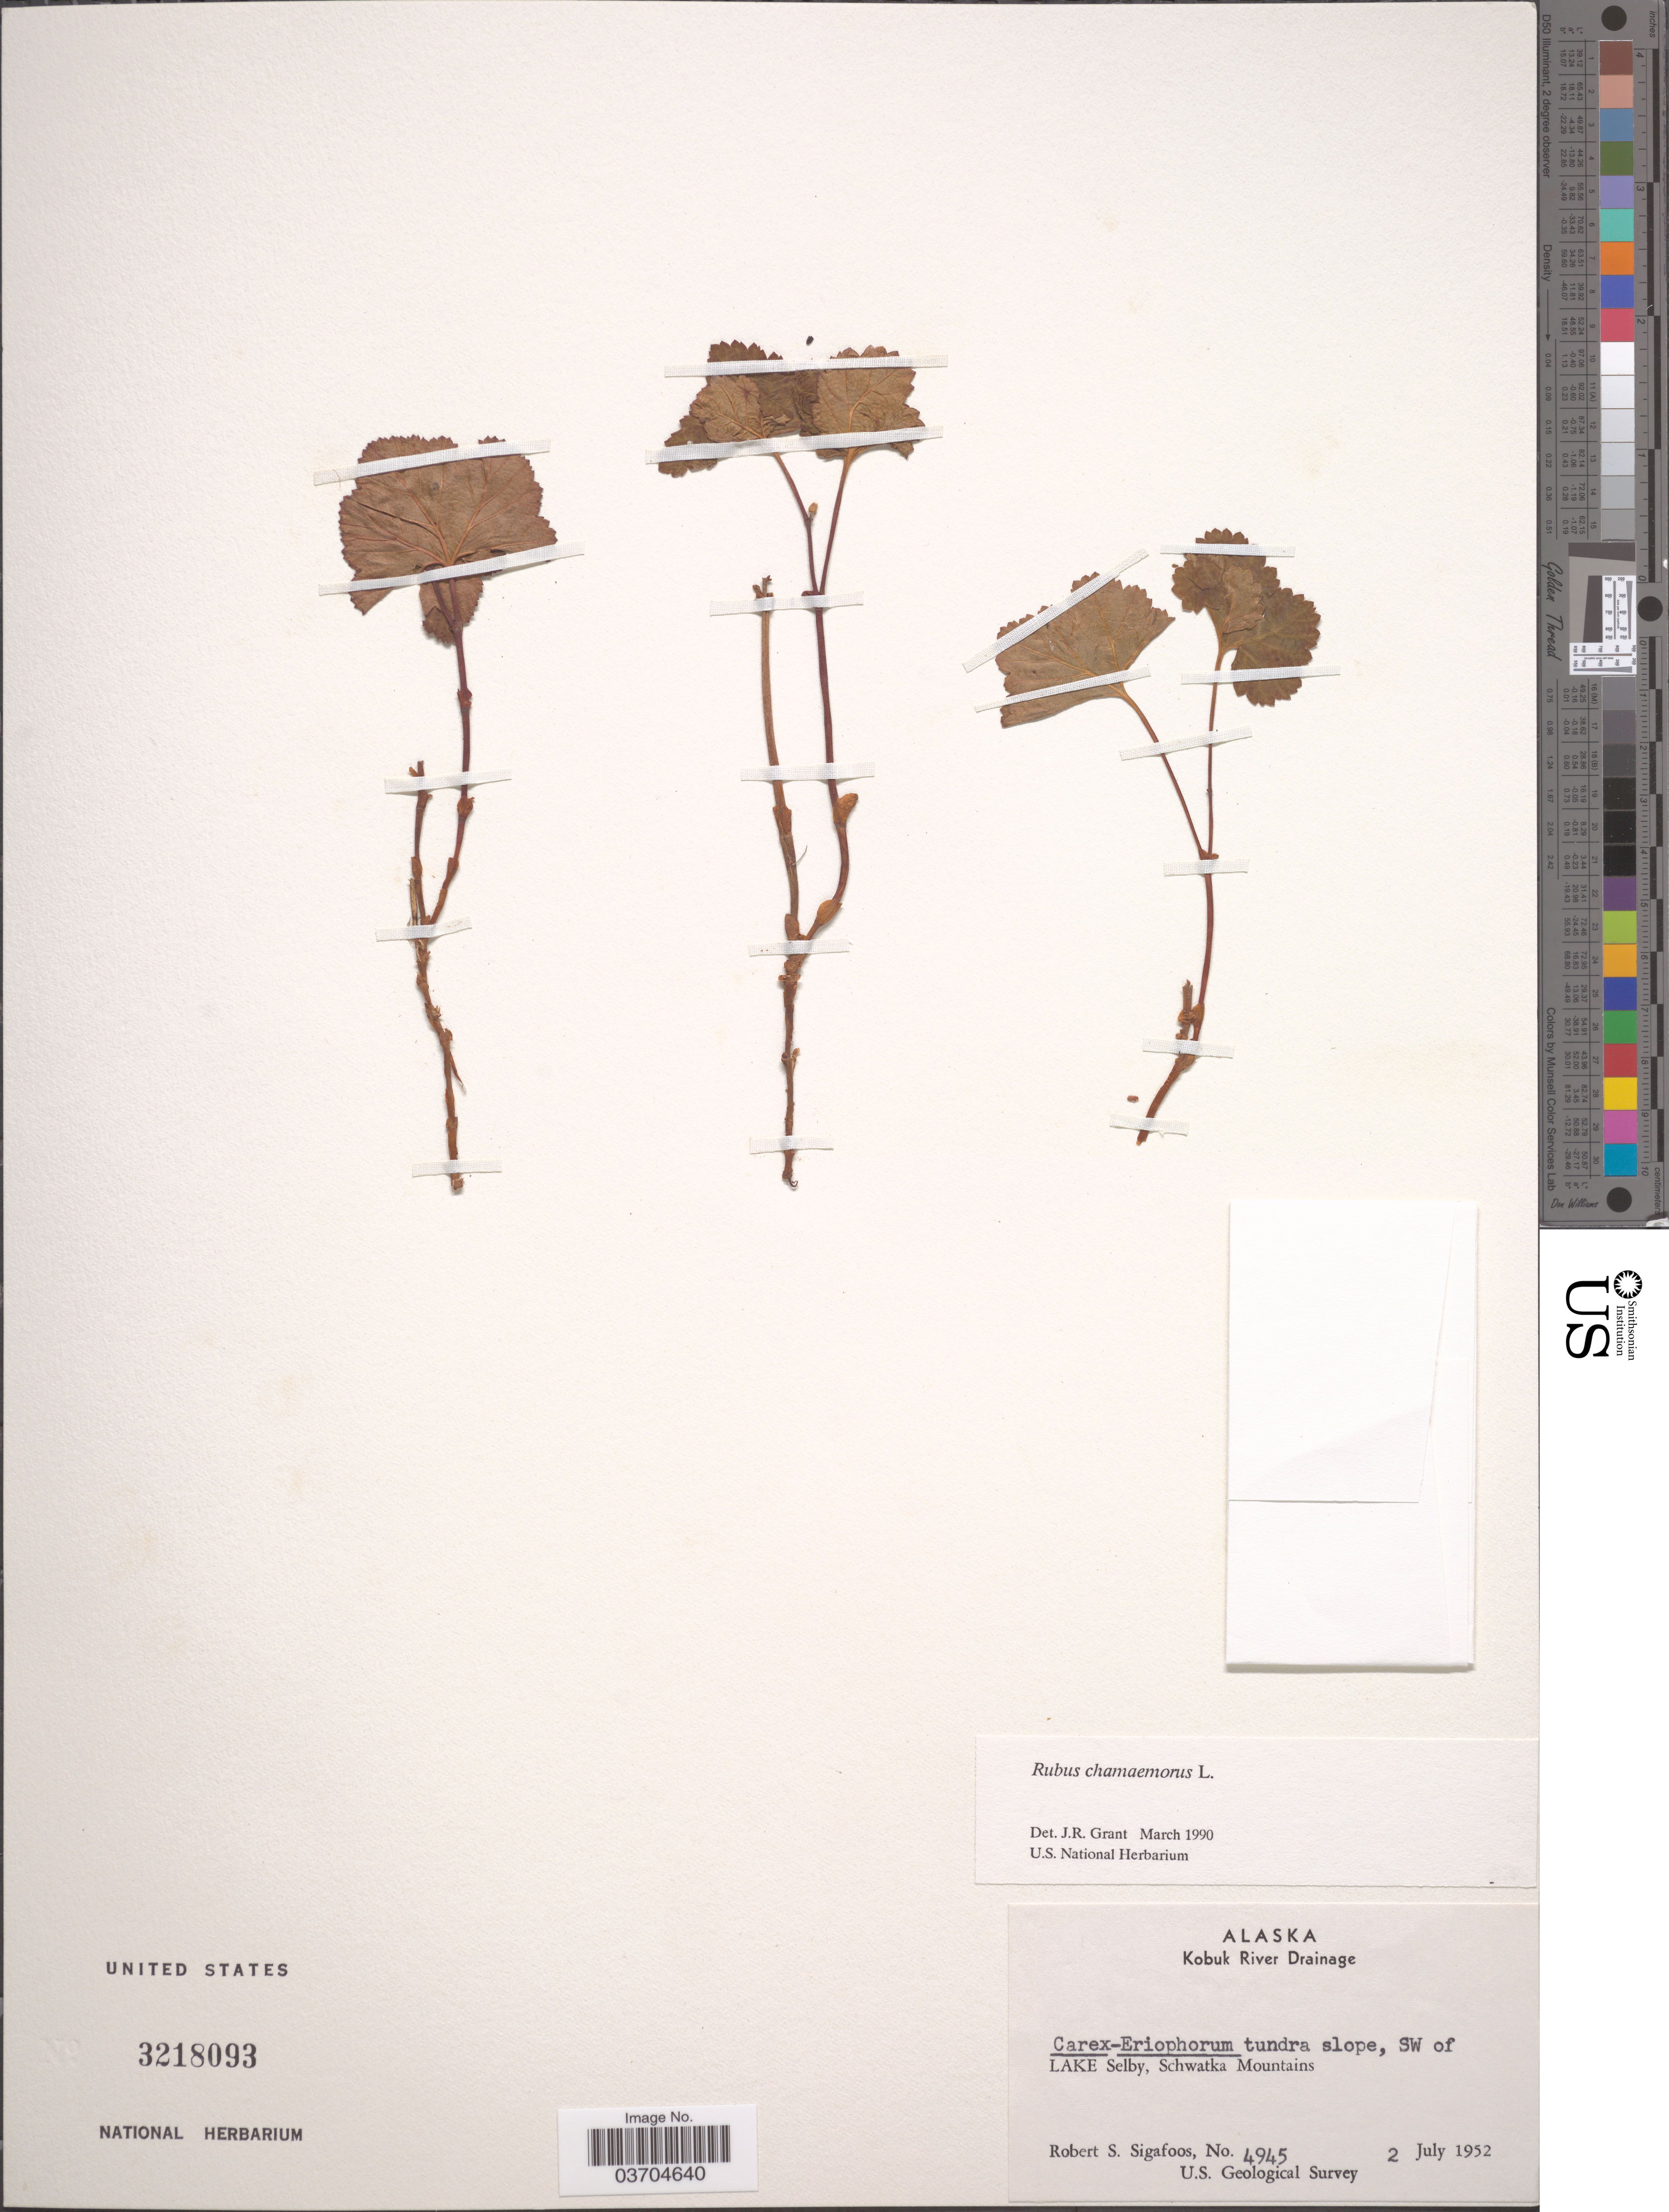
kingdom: Plantae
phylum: Tracheophyta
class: Magnoliopsida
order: Rosales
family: Rosaceae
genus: Rubus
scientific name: Rubus chamaemorus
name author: L.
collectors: R. Sigafoos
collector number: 4945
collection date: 1952-07-02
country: United States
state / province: Alaska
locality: Kobuk River Drainage. SW of Lake Selby, Schwatka Mountains.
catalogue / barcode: US 3218093